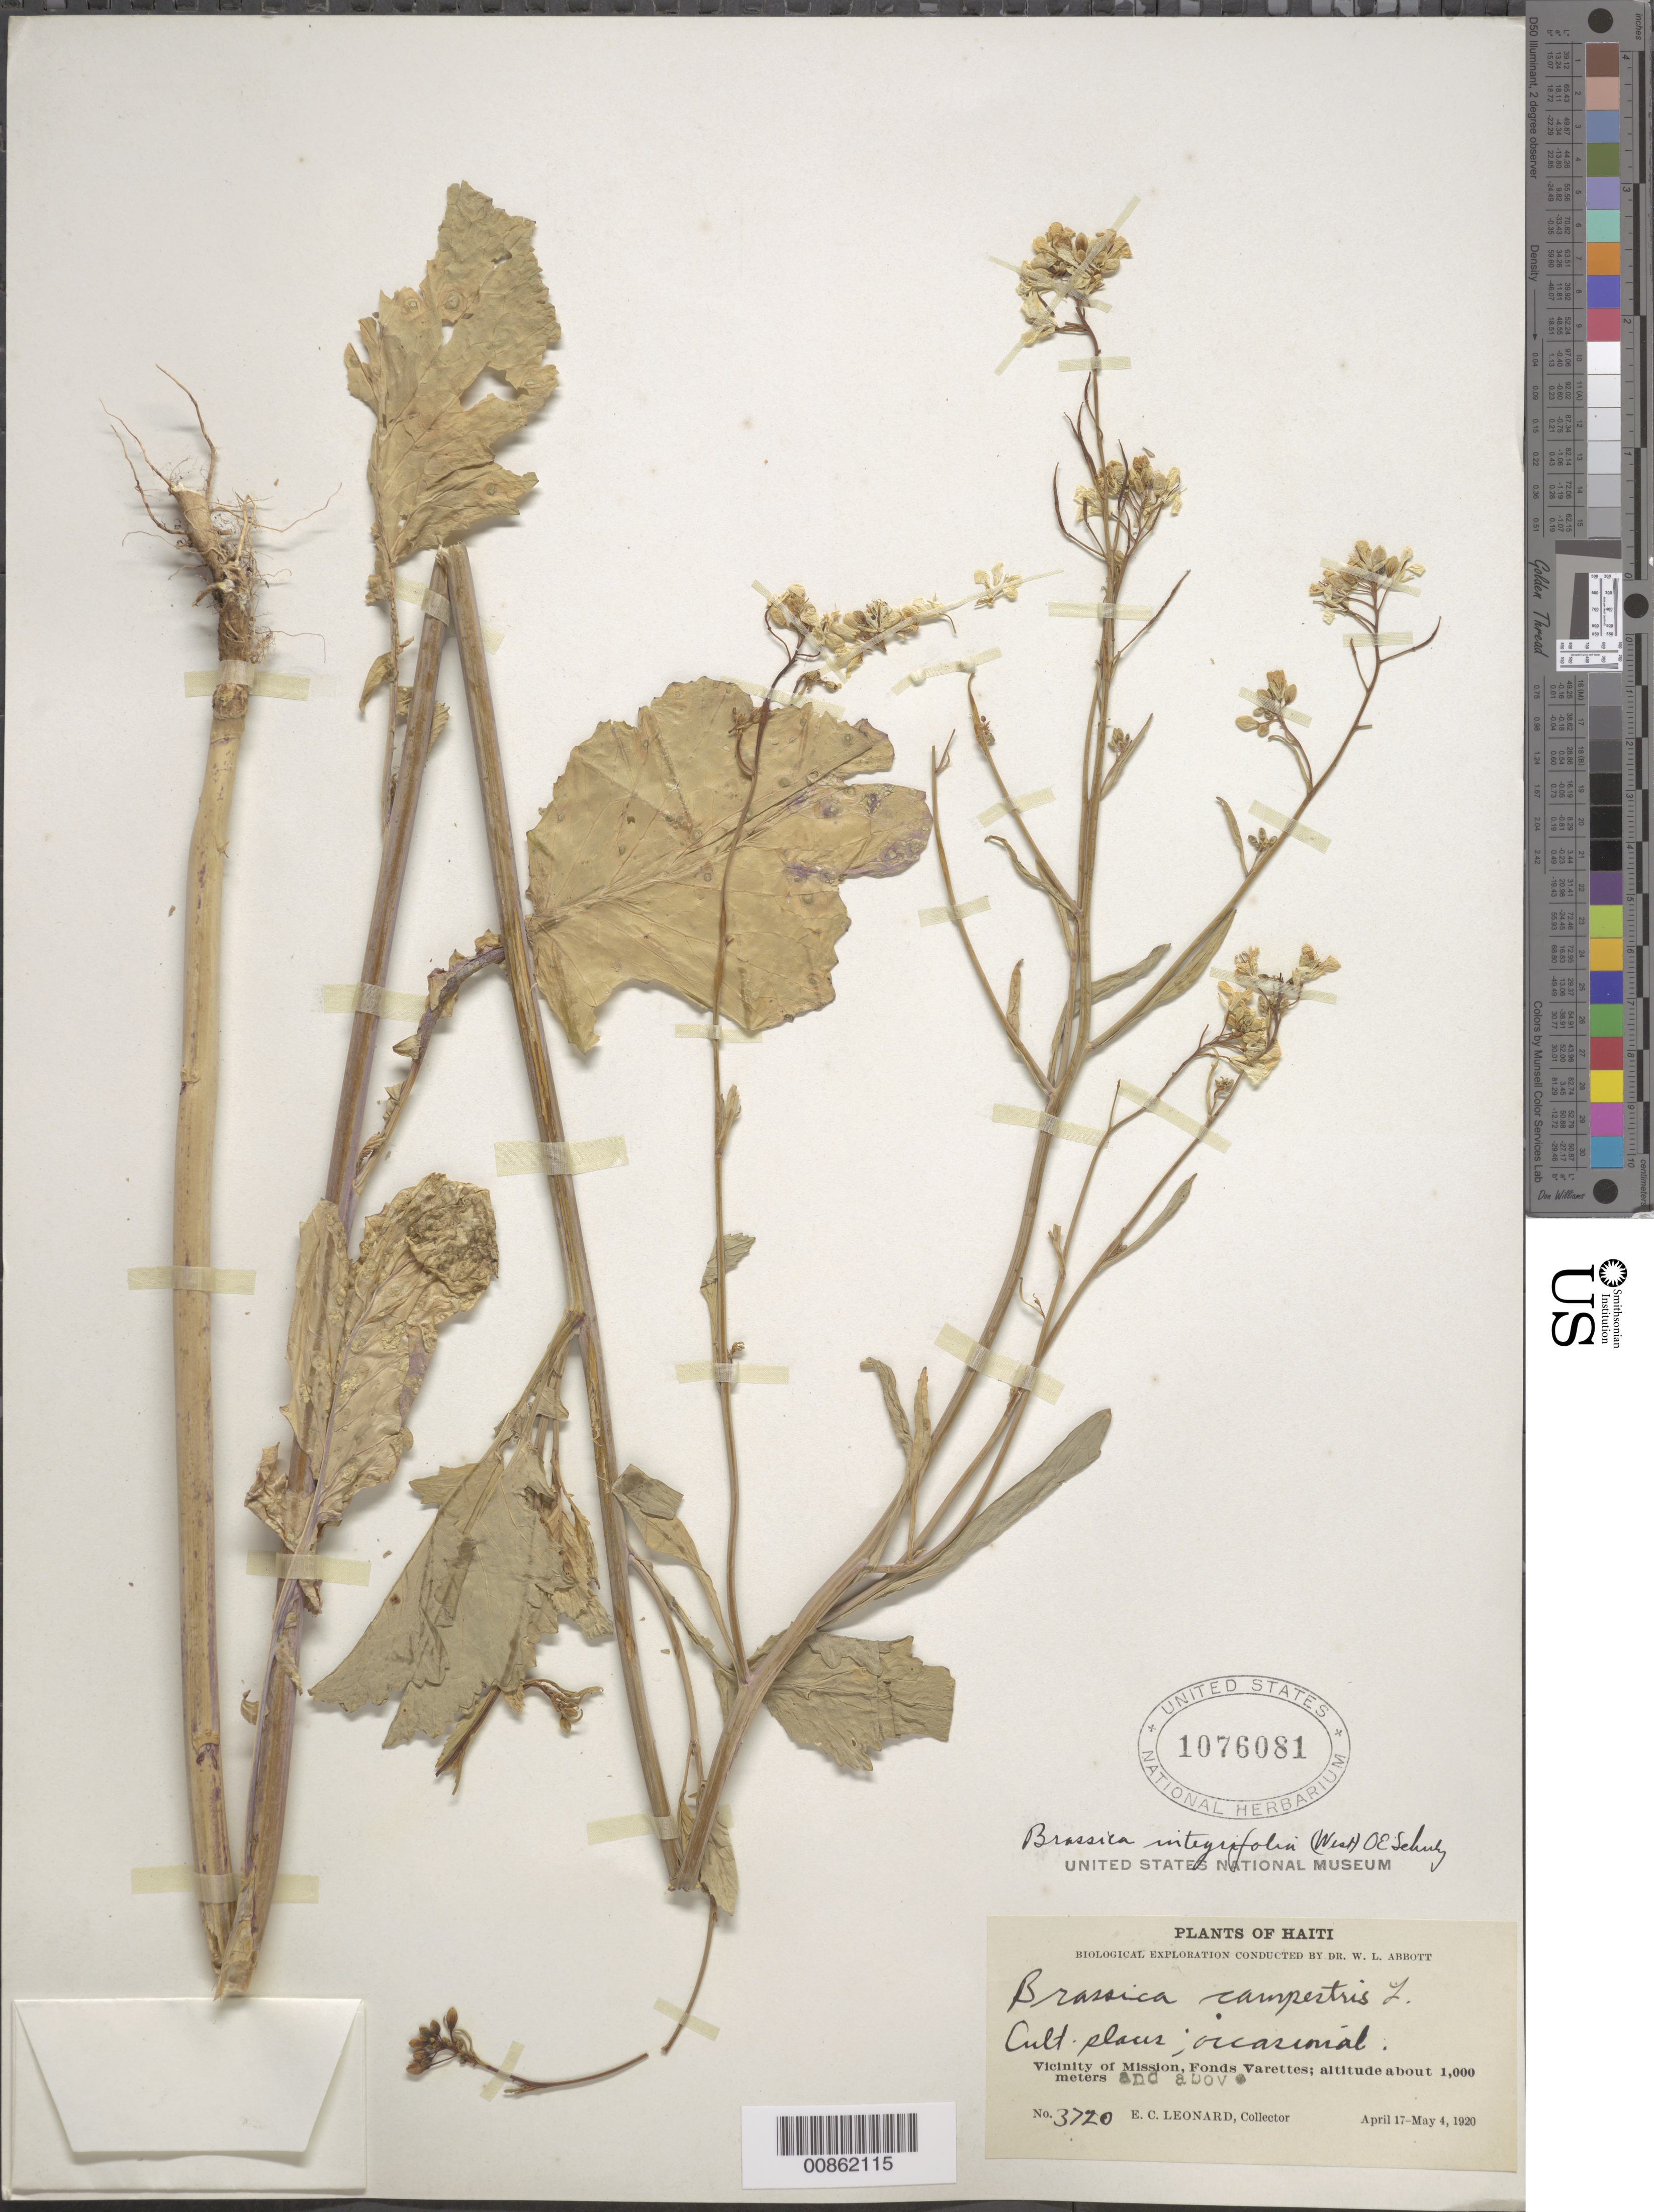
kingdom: Plantae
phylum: Tracheophyta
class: Magnoliopsida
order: Brassicales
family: Brassicaceae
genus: Brassica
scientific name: Brassica integrifolia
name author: (H. West) O.E. Schulz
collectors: E. C. Leonard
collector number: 3720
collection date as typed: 17 Apr 1920 to 04 May 1920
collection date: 1920-04-17/1920-05-04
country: Haiti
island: Hispaniola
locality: Vicinity of Mission, Fonds Varettes.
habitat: Cultivated places.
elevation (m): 1000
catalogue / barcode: US 1076081